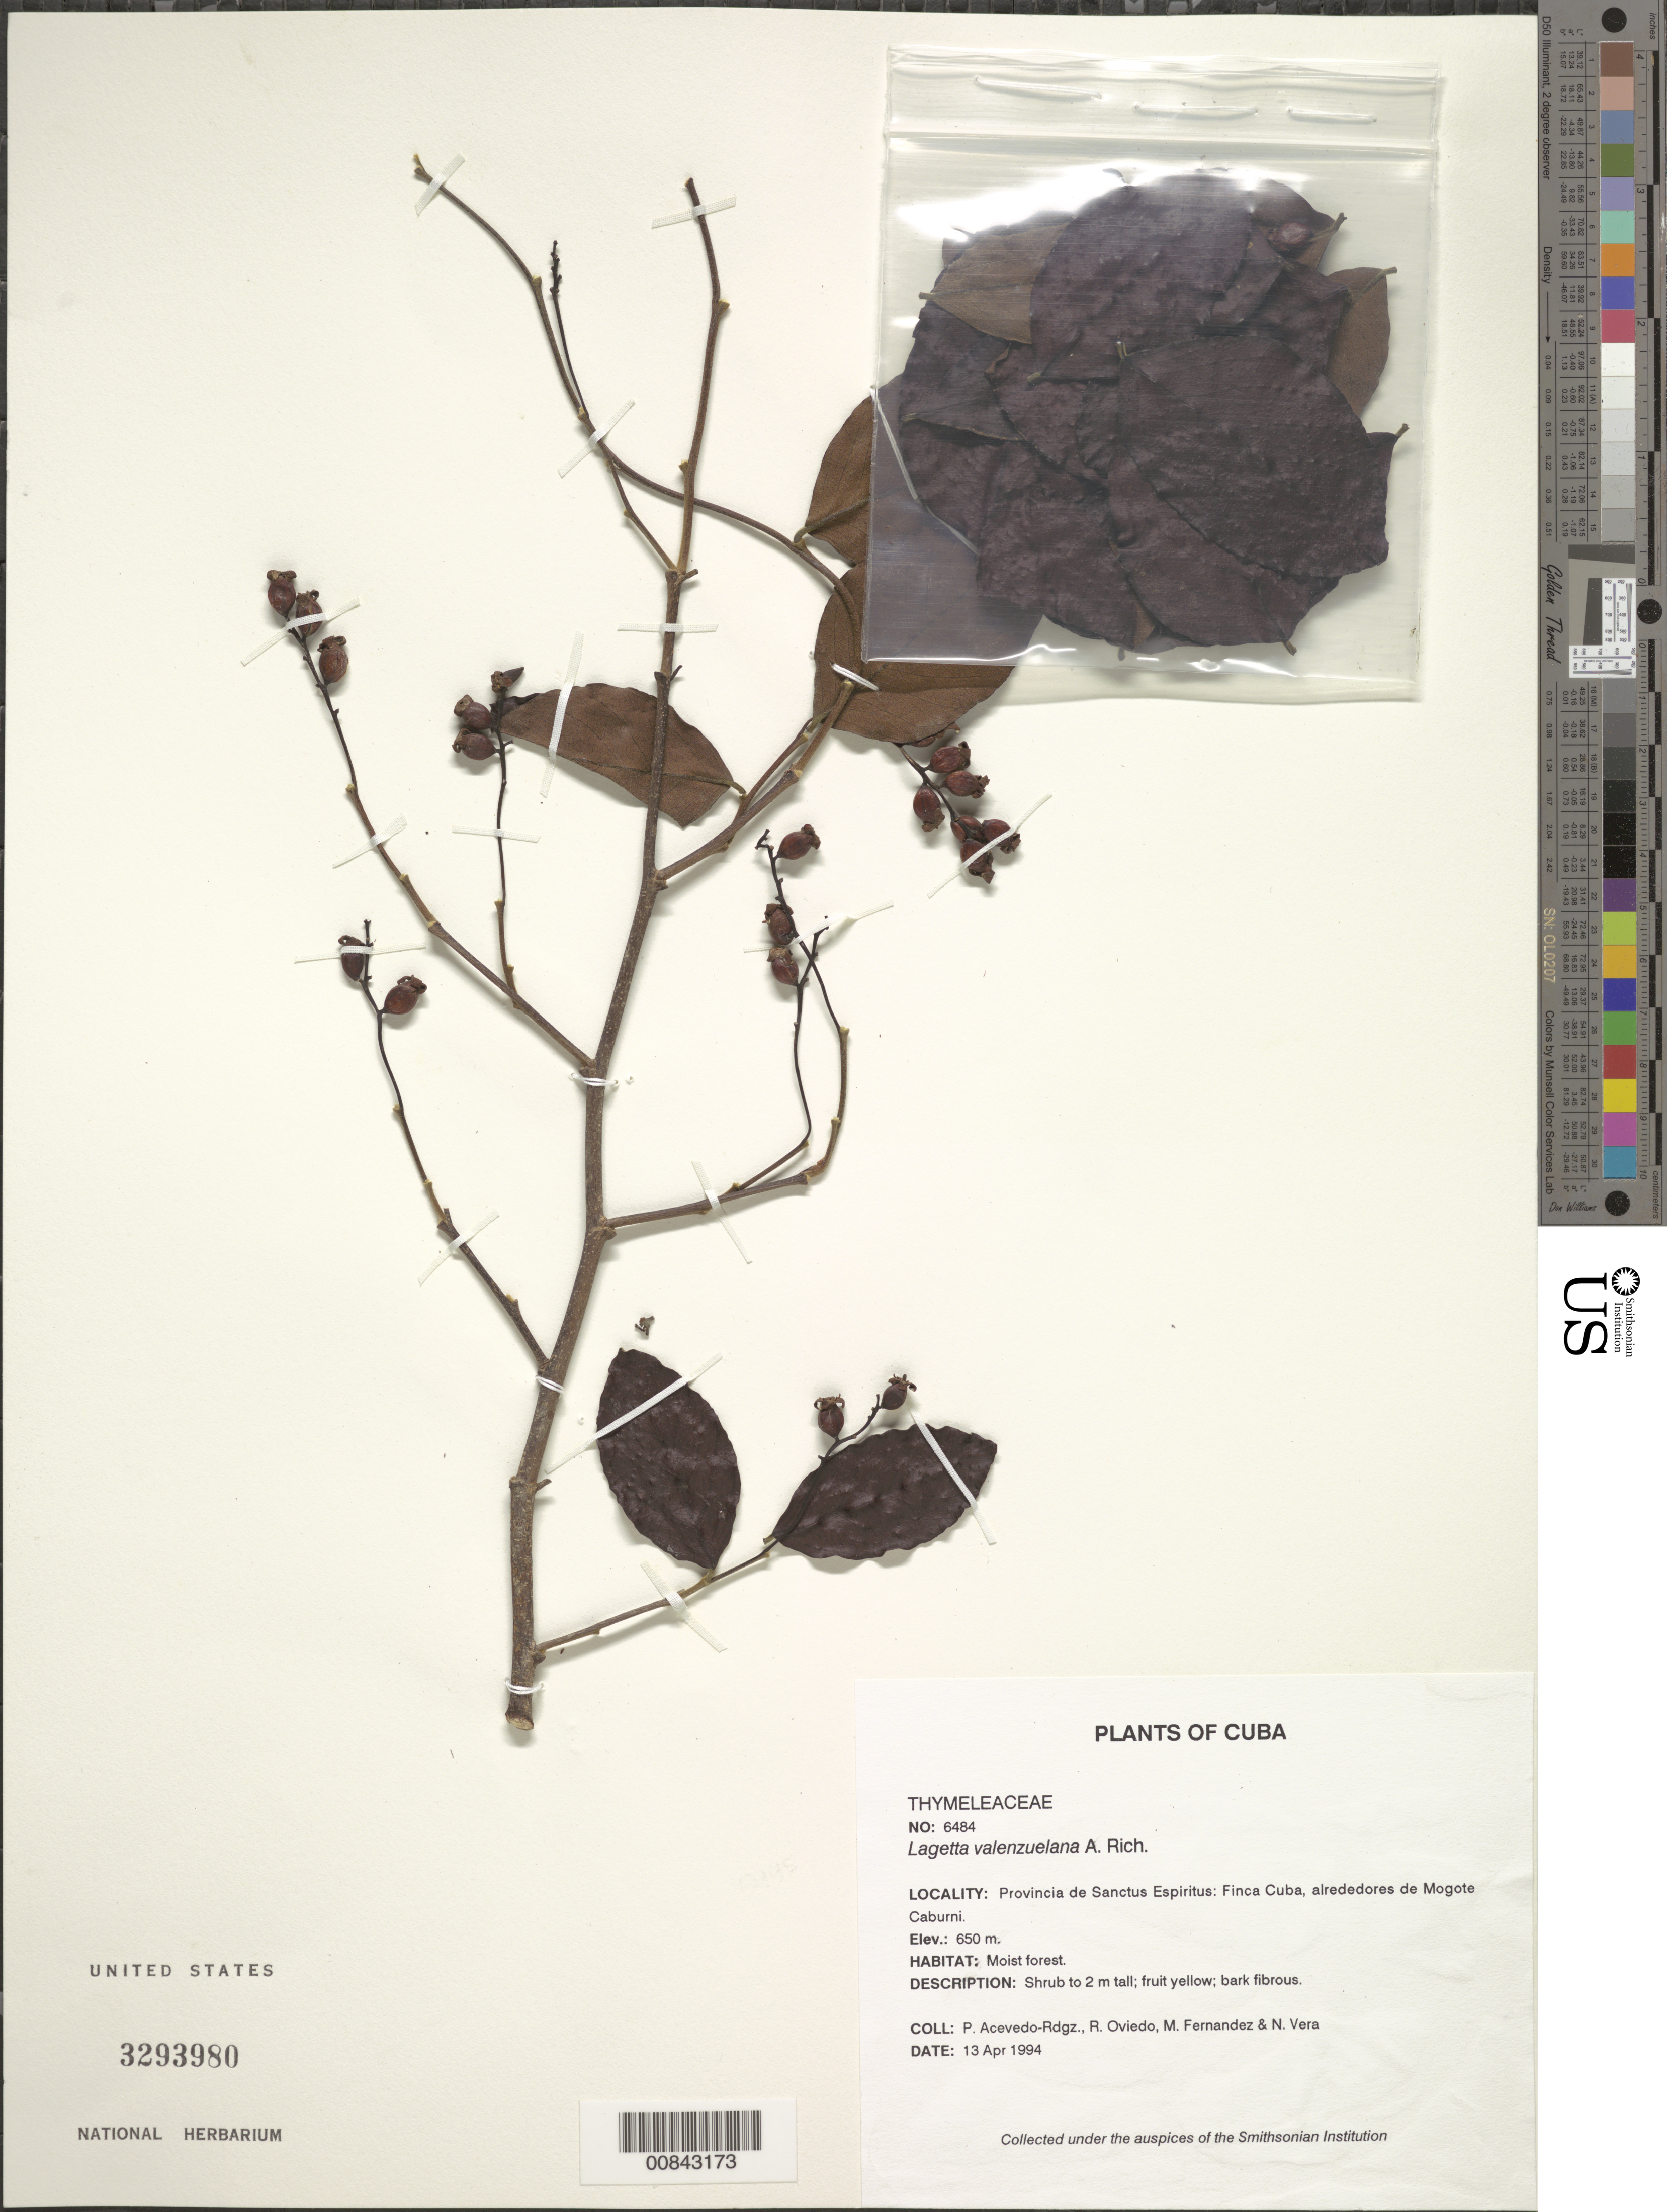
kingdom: Plantae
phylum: Tracheophyta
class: Magnoliopsida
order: Malvales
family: Thymelaeaceae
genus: Lagetta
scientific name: Lagetta valenzuelana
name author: A. Rich.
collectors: P. Acevedo-Rodr., R. Oviedo, M. Fernández & N. Vera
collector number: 6484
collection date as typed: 13 Apr 1994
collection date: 1994-04-13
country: Cuba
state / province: Sancti Spiritus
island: Cuba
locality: Provincia de Sanctus Espiritus; Finca Cuba, alrededores de Mogote Caburni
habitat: Moist forest.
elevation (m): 650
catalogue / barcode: US 3293980